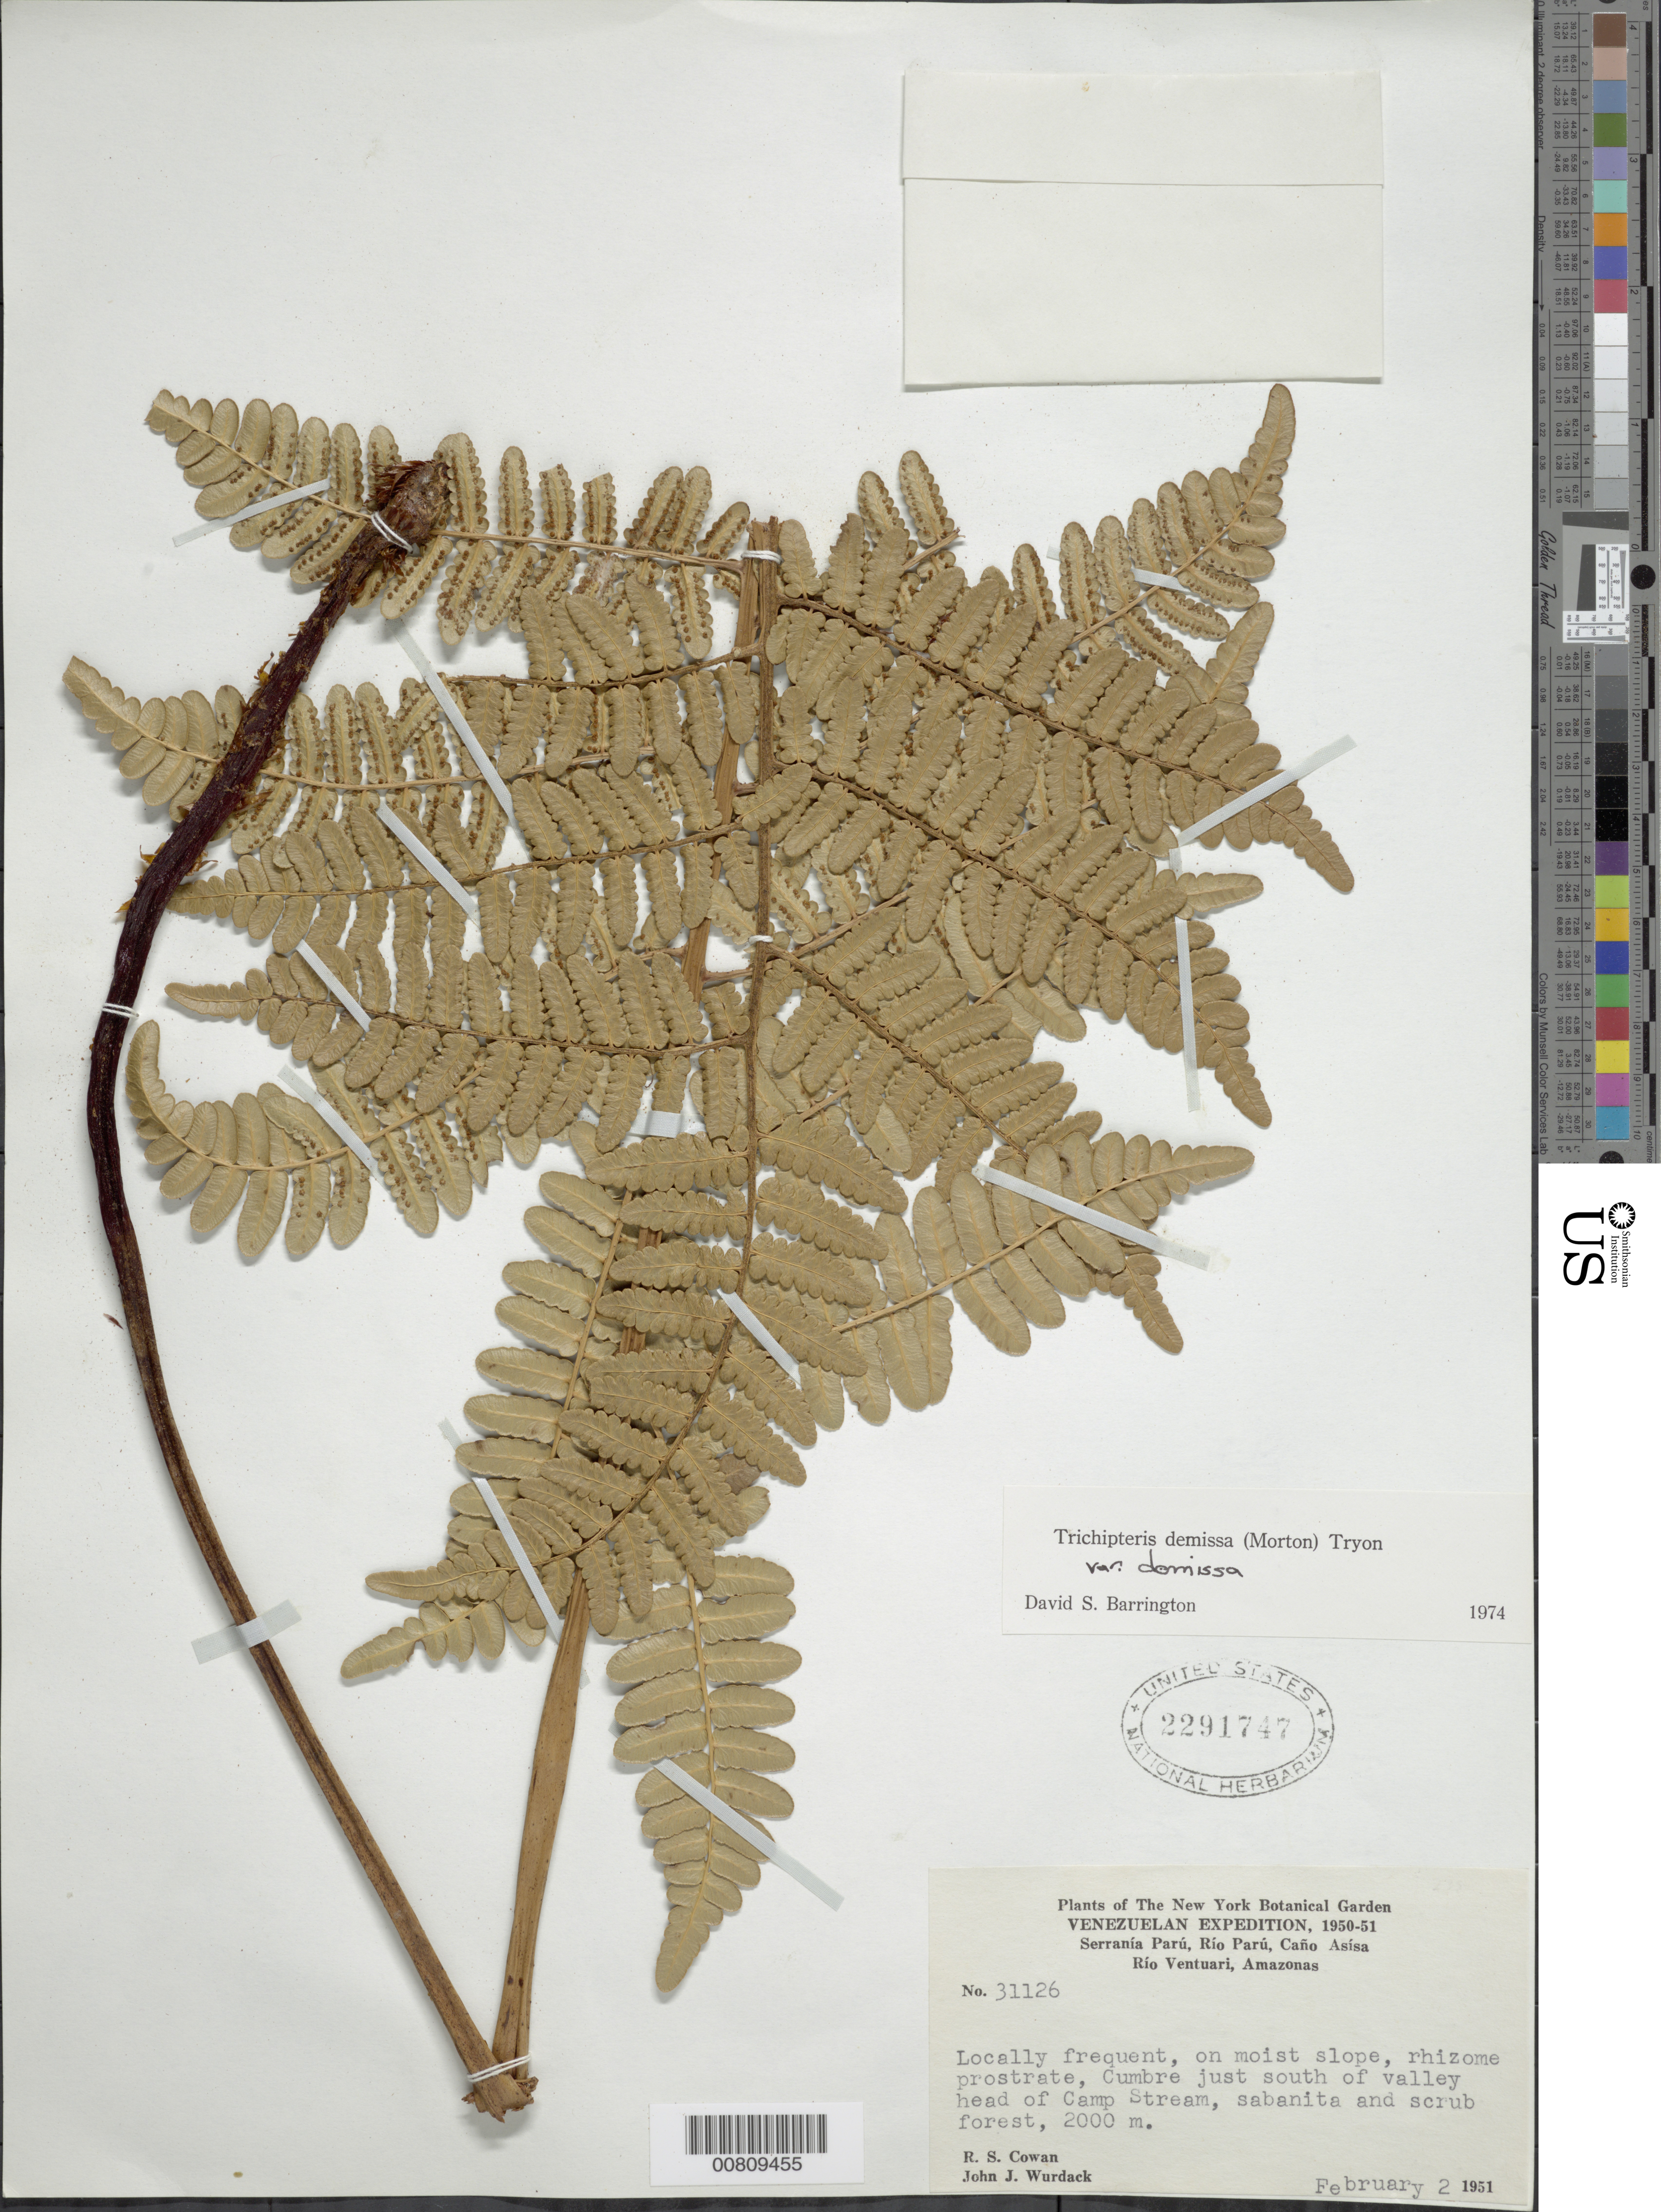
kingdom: Plantae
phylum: Tracheophyta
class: Polypodiopsida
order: Cyatheales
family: Cyatheaceae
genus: Cyathea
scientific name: Cyathea demissa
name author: (C.V. Morton) A.R. Sm. ex Lellinger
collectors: R. S. Cowan & J. J. Wurdack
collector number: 31126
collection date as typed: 2-Feb-51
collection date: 1951-02-02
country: Venezuela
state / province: Amazonas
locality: Serranía Parú, Río Parú, Caño Asísa, S of valley head of Camp Stream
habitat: Sabanita and scrub forest; on moist slope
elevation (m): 2000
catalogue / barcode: US 2291747